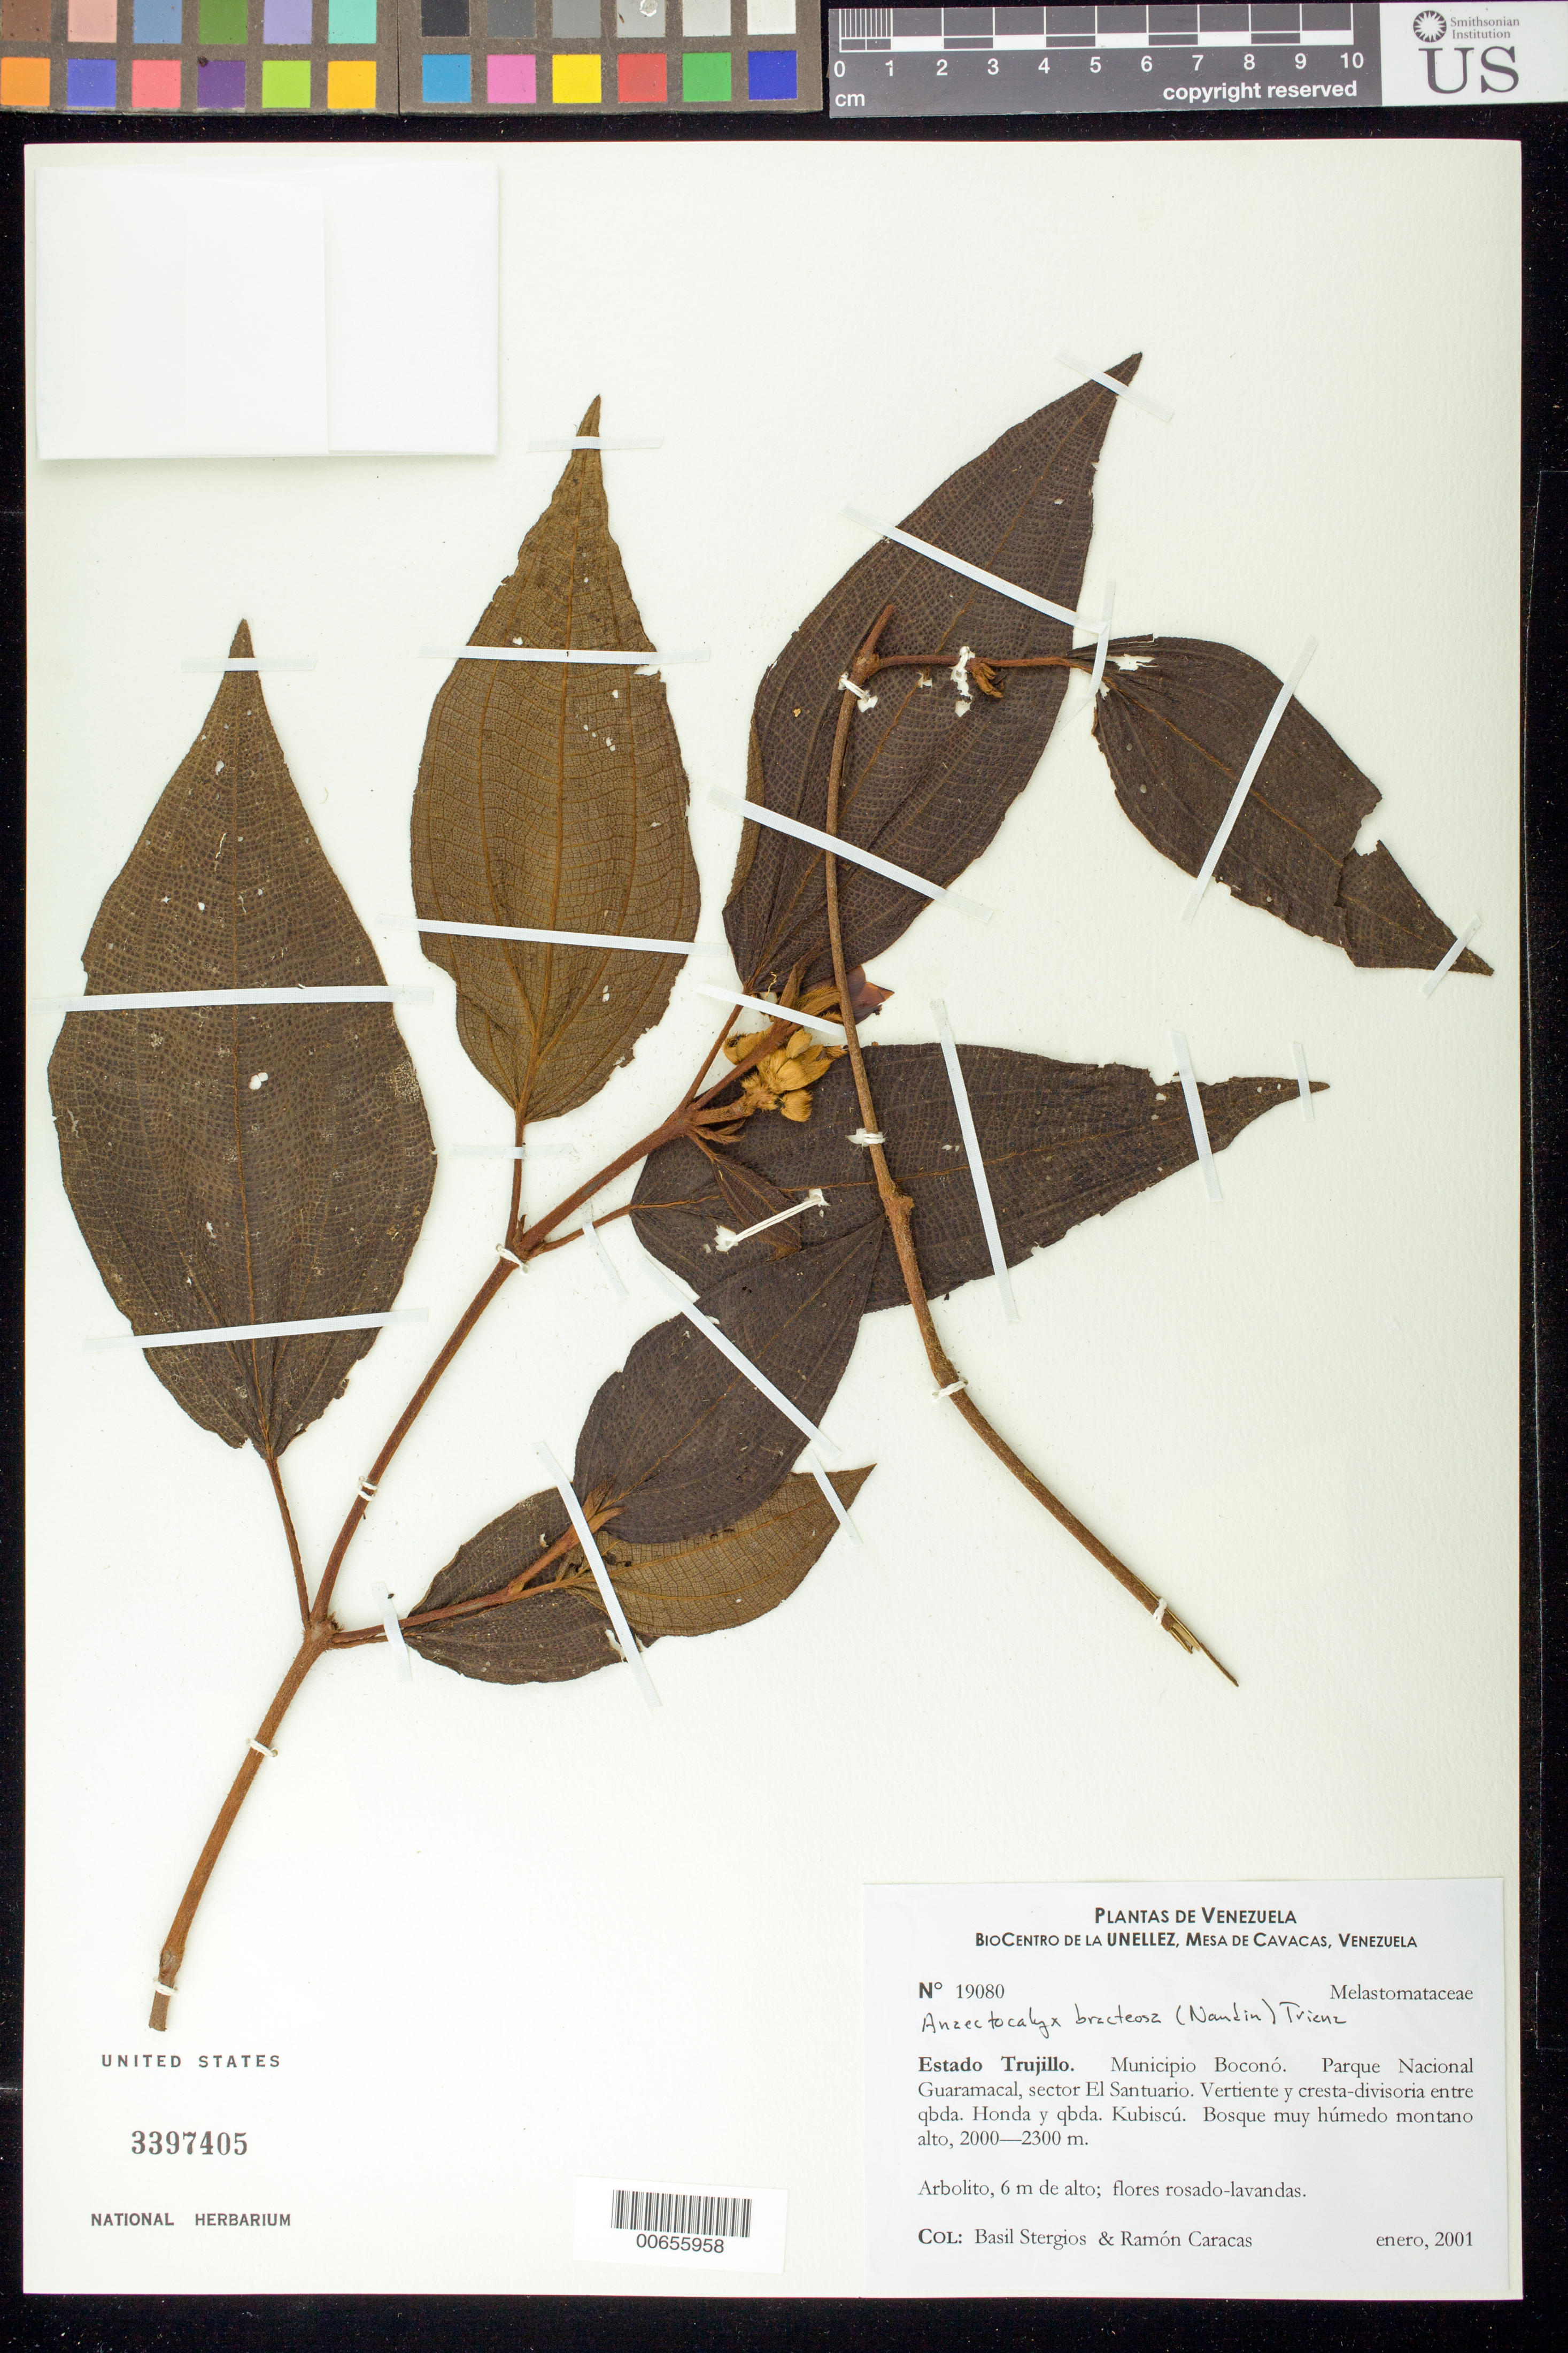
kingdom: Plantae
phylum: Tracheophyta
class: Magnoliopsida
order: Myrtales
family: Melastomataceae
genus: Anaectocalyx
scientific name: Anaectocalyx bracteosa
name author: (Naudin) Triana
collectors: B. G. Stergios & R. Caracas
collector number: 19080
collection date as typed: Jan 2001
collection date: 2001-01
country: Venezuela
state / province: Trujillo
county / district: Boconó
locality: Parque Nacional Guaramacal, sector El Santuario, vertiente y cresta-divisoria entre Quebrada Honda y Quebrada Kubiscú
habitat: Bosque muy húmedo montano alto.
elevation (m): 2000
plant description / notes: CAS, MY, NY, PORT, US, VEN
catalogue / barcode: US 3397405